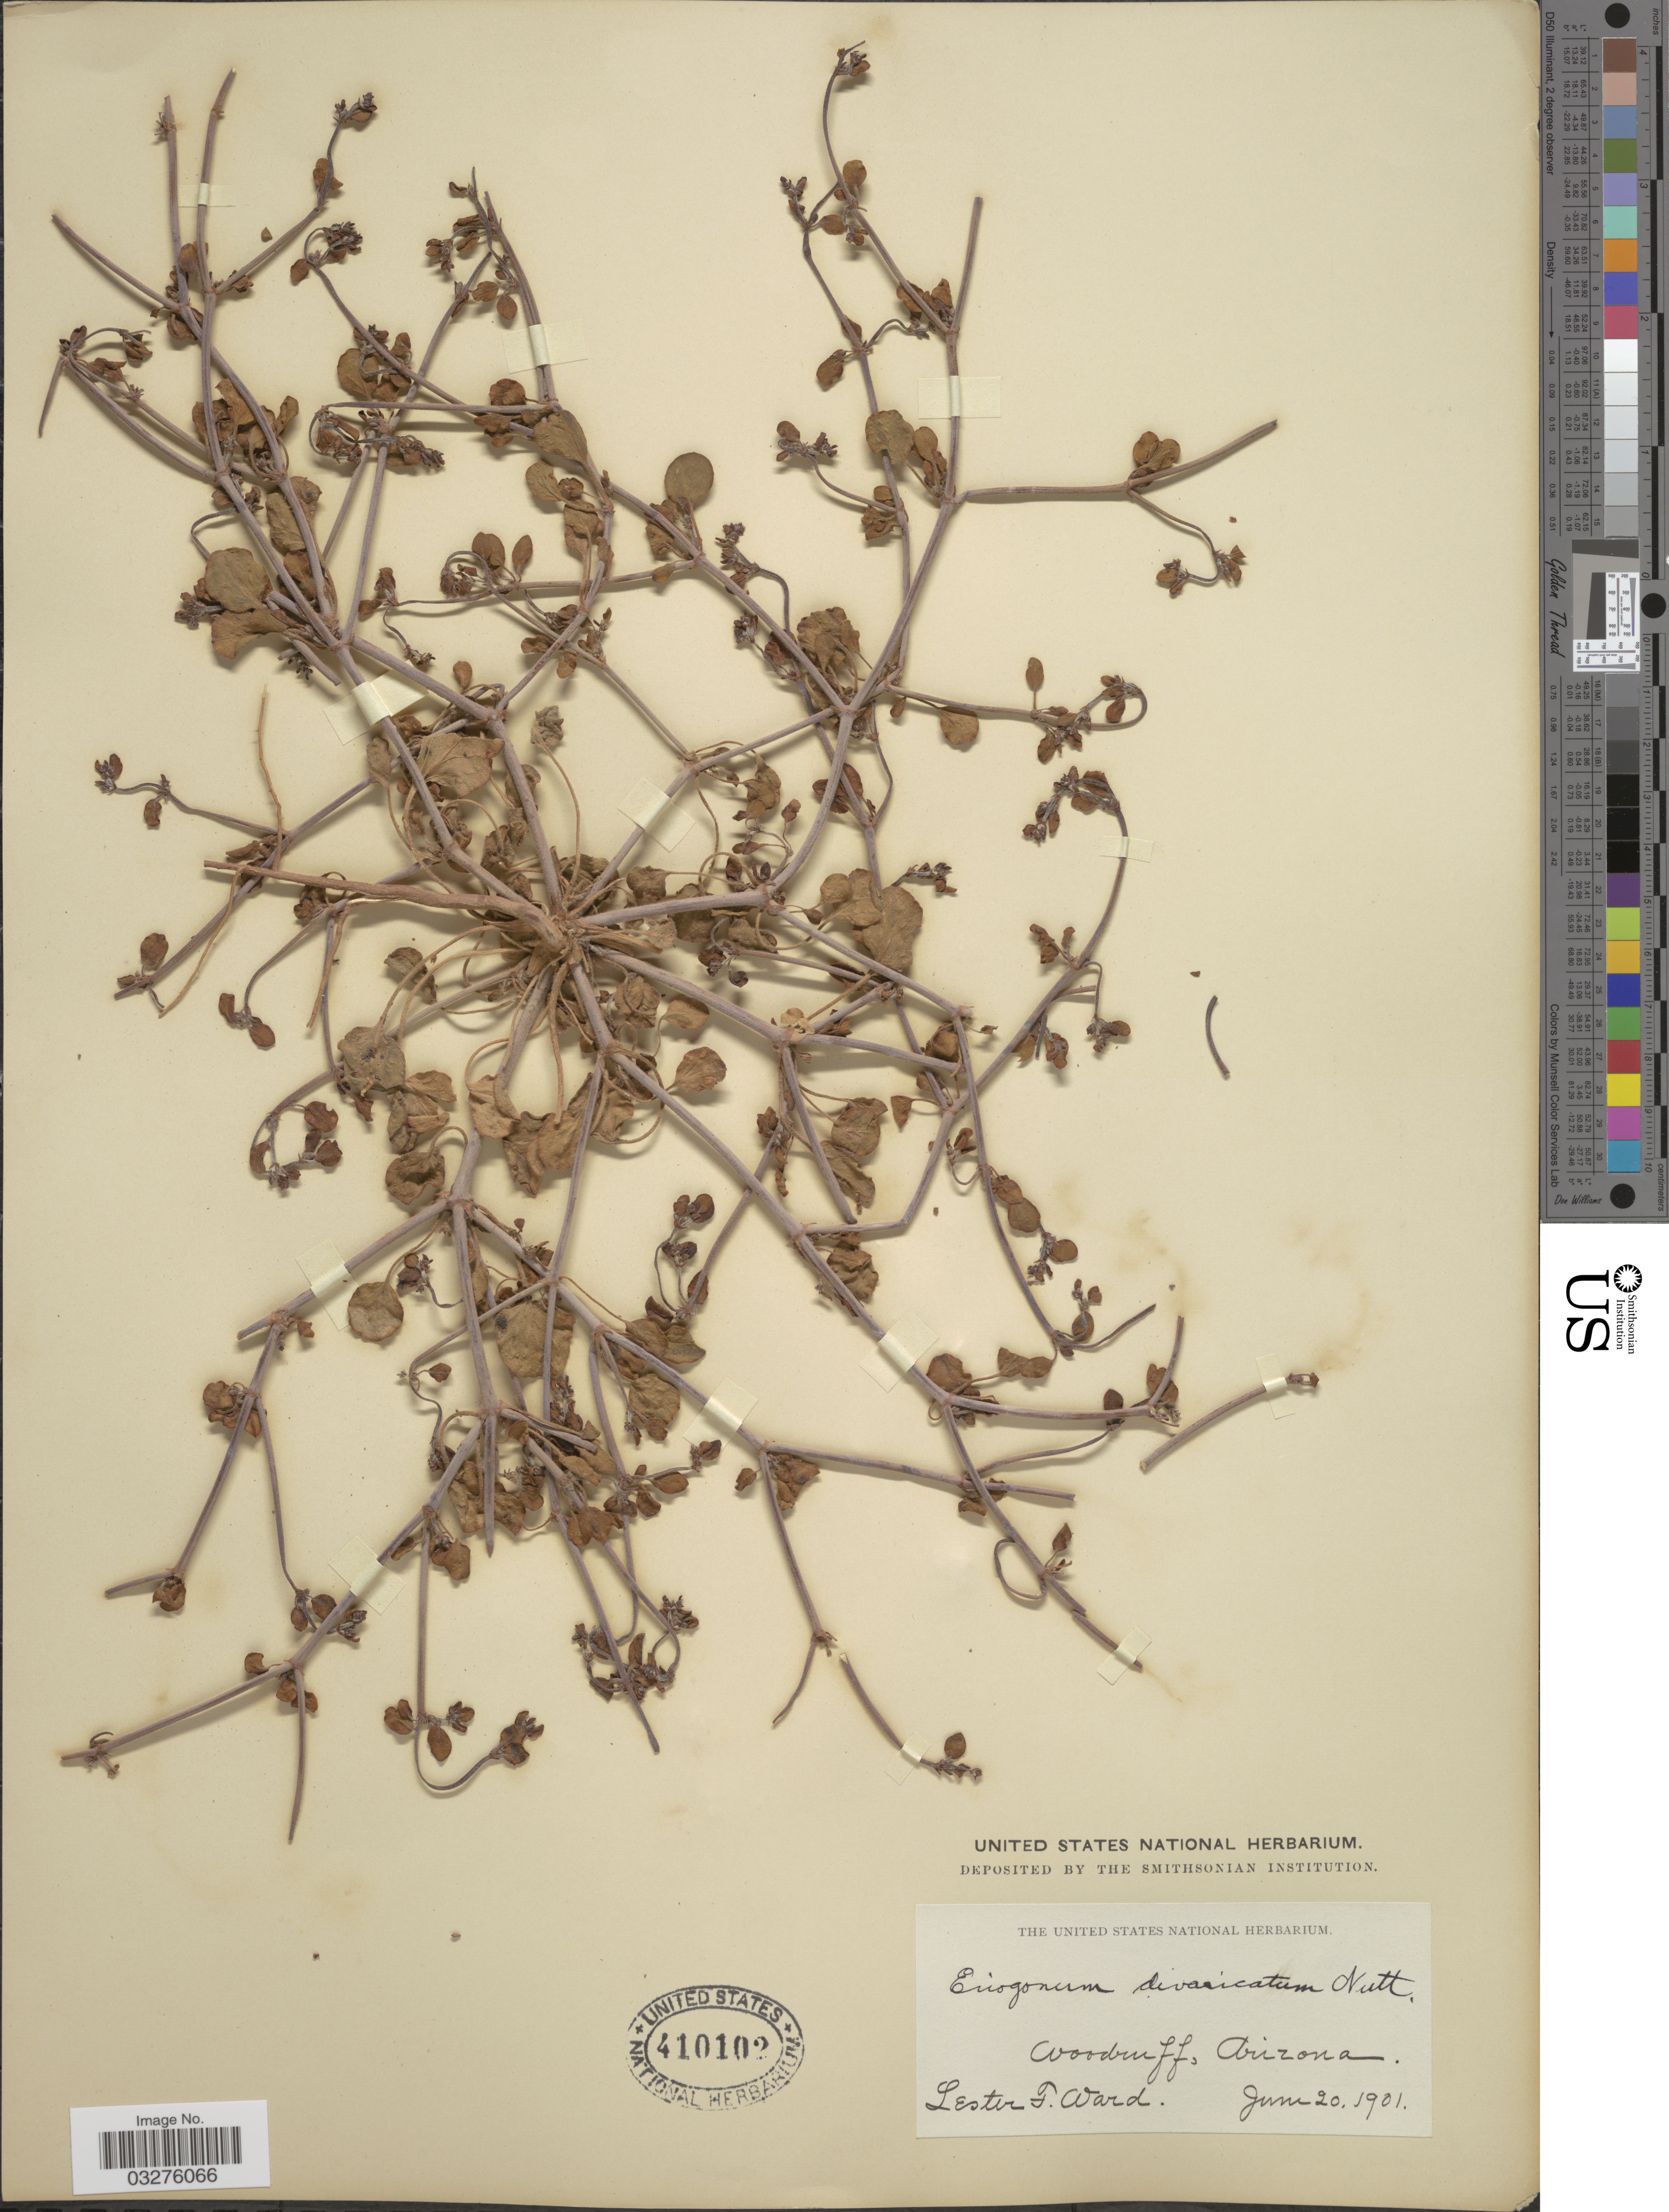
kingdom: Plantae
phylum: Tracheophyta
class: Magnoliopsida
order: Caryophyllales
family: Polygonaceae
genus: Eriogonum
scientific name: Eriogonum divaricatum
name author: Hook.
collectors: L. F. Ward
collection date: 1901-06-20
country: United States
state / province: Arizona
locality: Woodruff.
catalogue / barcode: US 410102